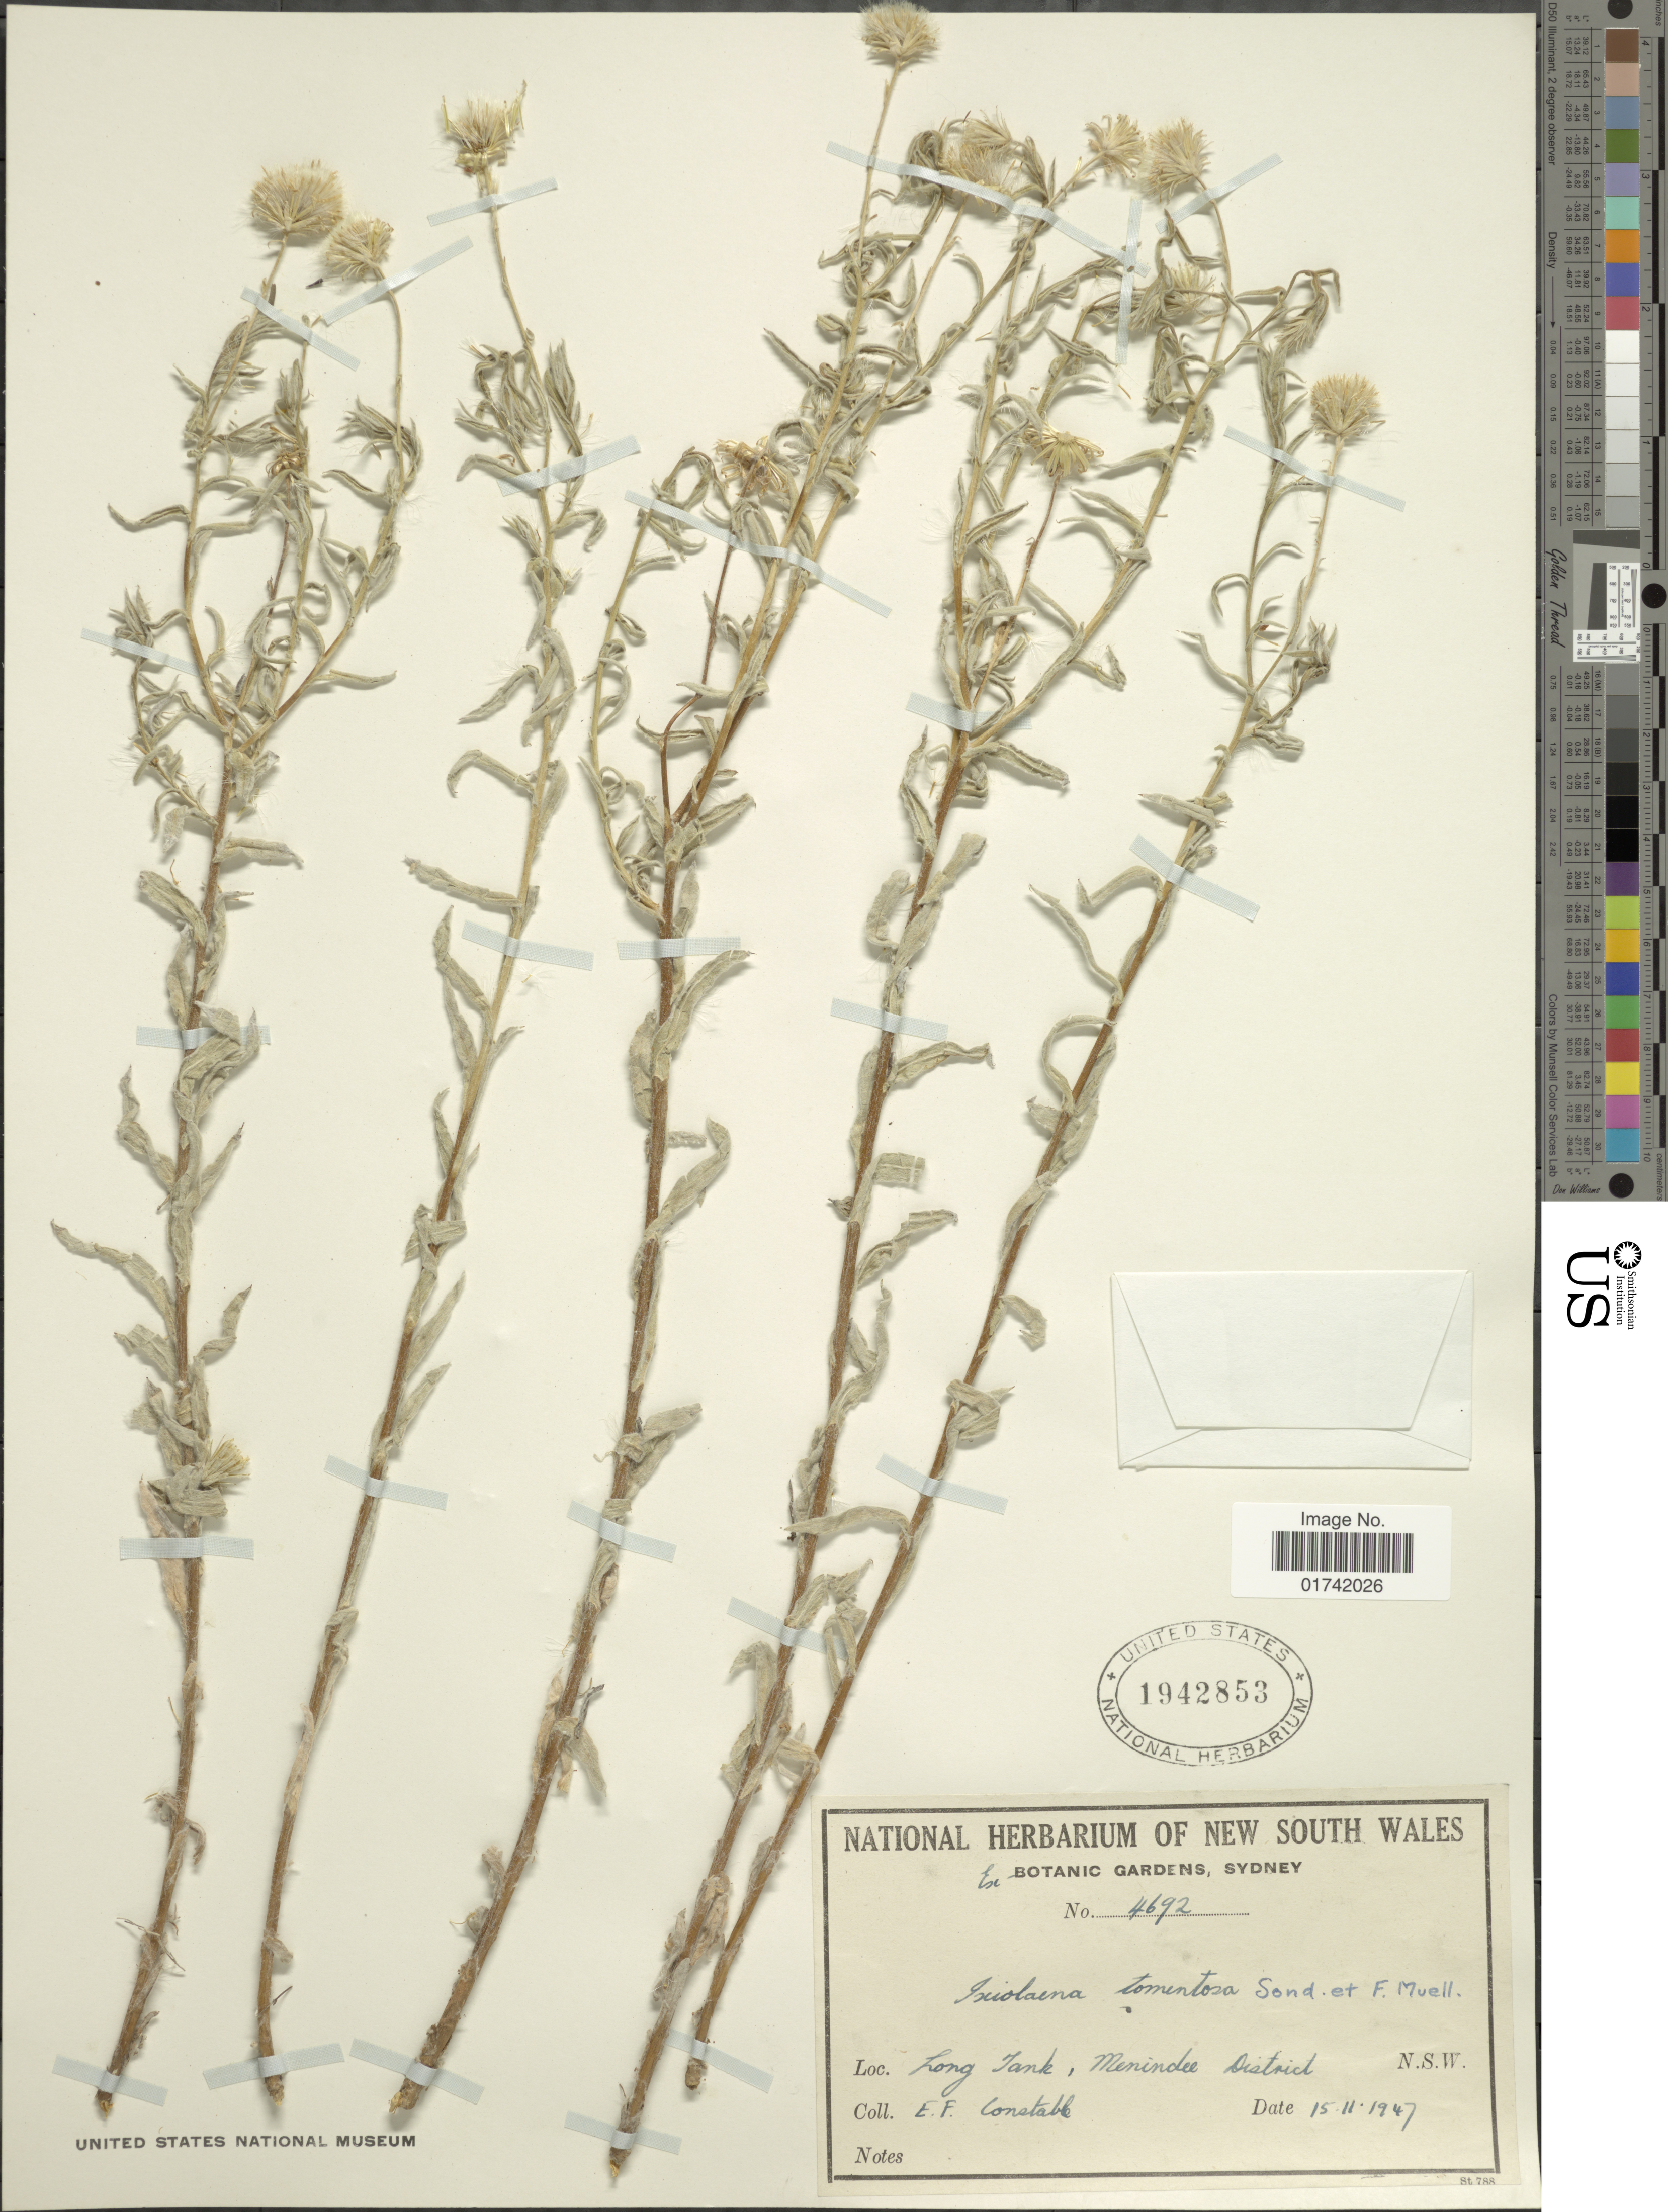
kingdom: Plantae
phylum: Tracheophyta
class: Magnoliopsida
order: Asterales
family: Asteraceae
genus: Ixiolaena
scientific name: Ixiolaena tomentosa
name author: Sond. & F. Muell.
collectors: E. F. Constable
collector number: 4692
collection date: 1947-11-15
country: Australia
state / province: New South Wales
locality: N.S.W. Long Tank< Menindee District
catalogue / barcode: US 1942853